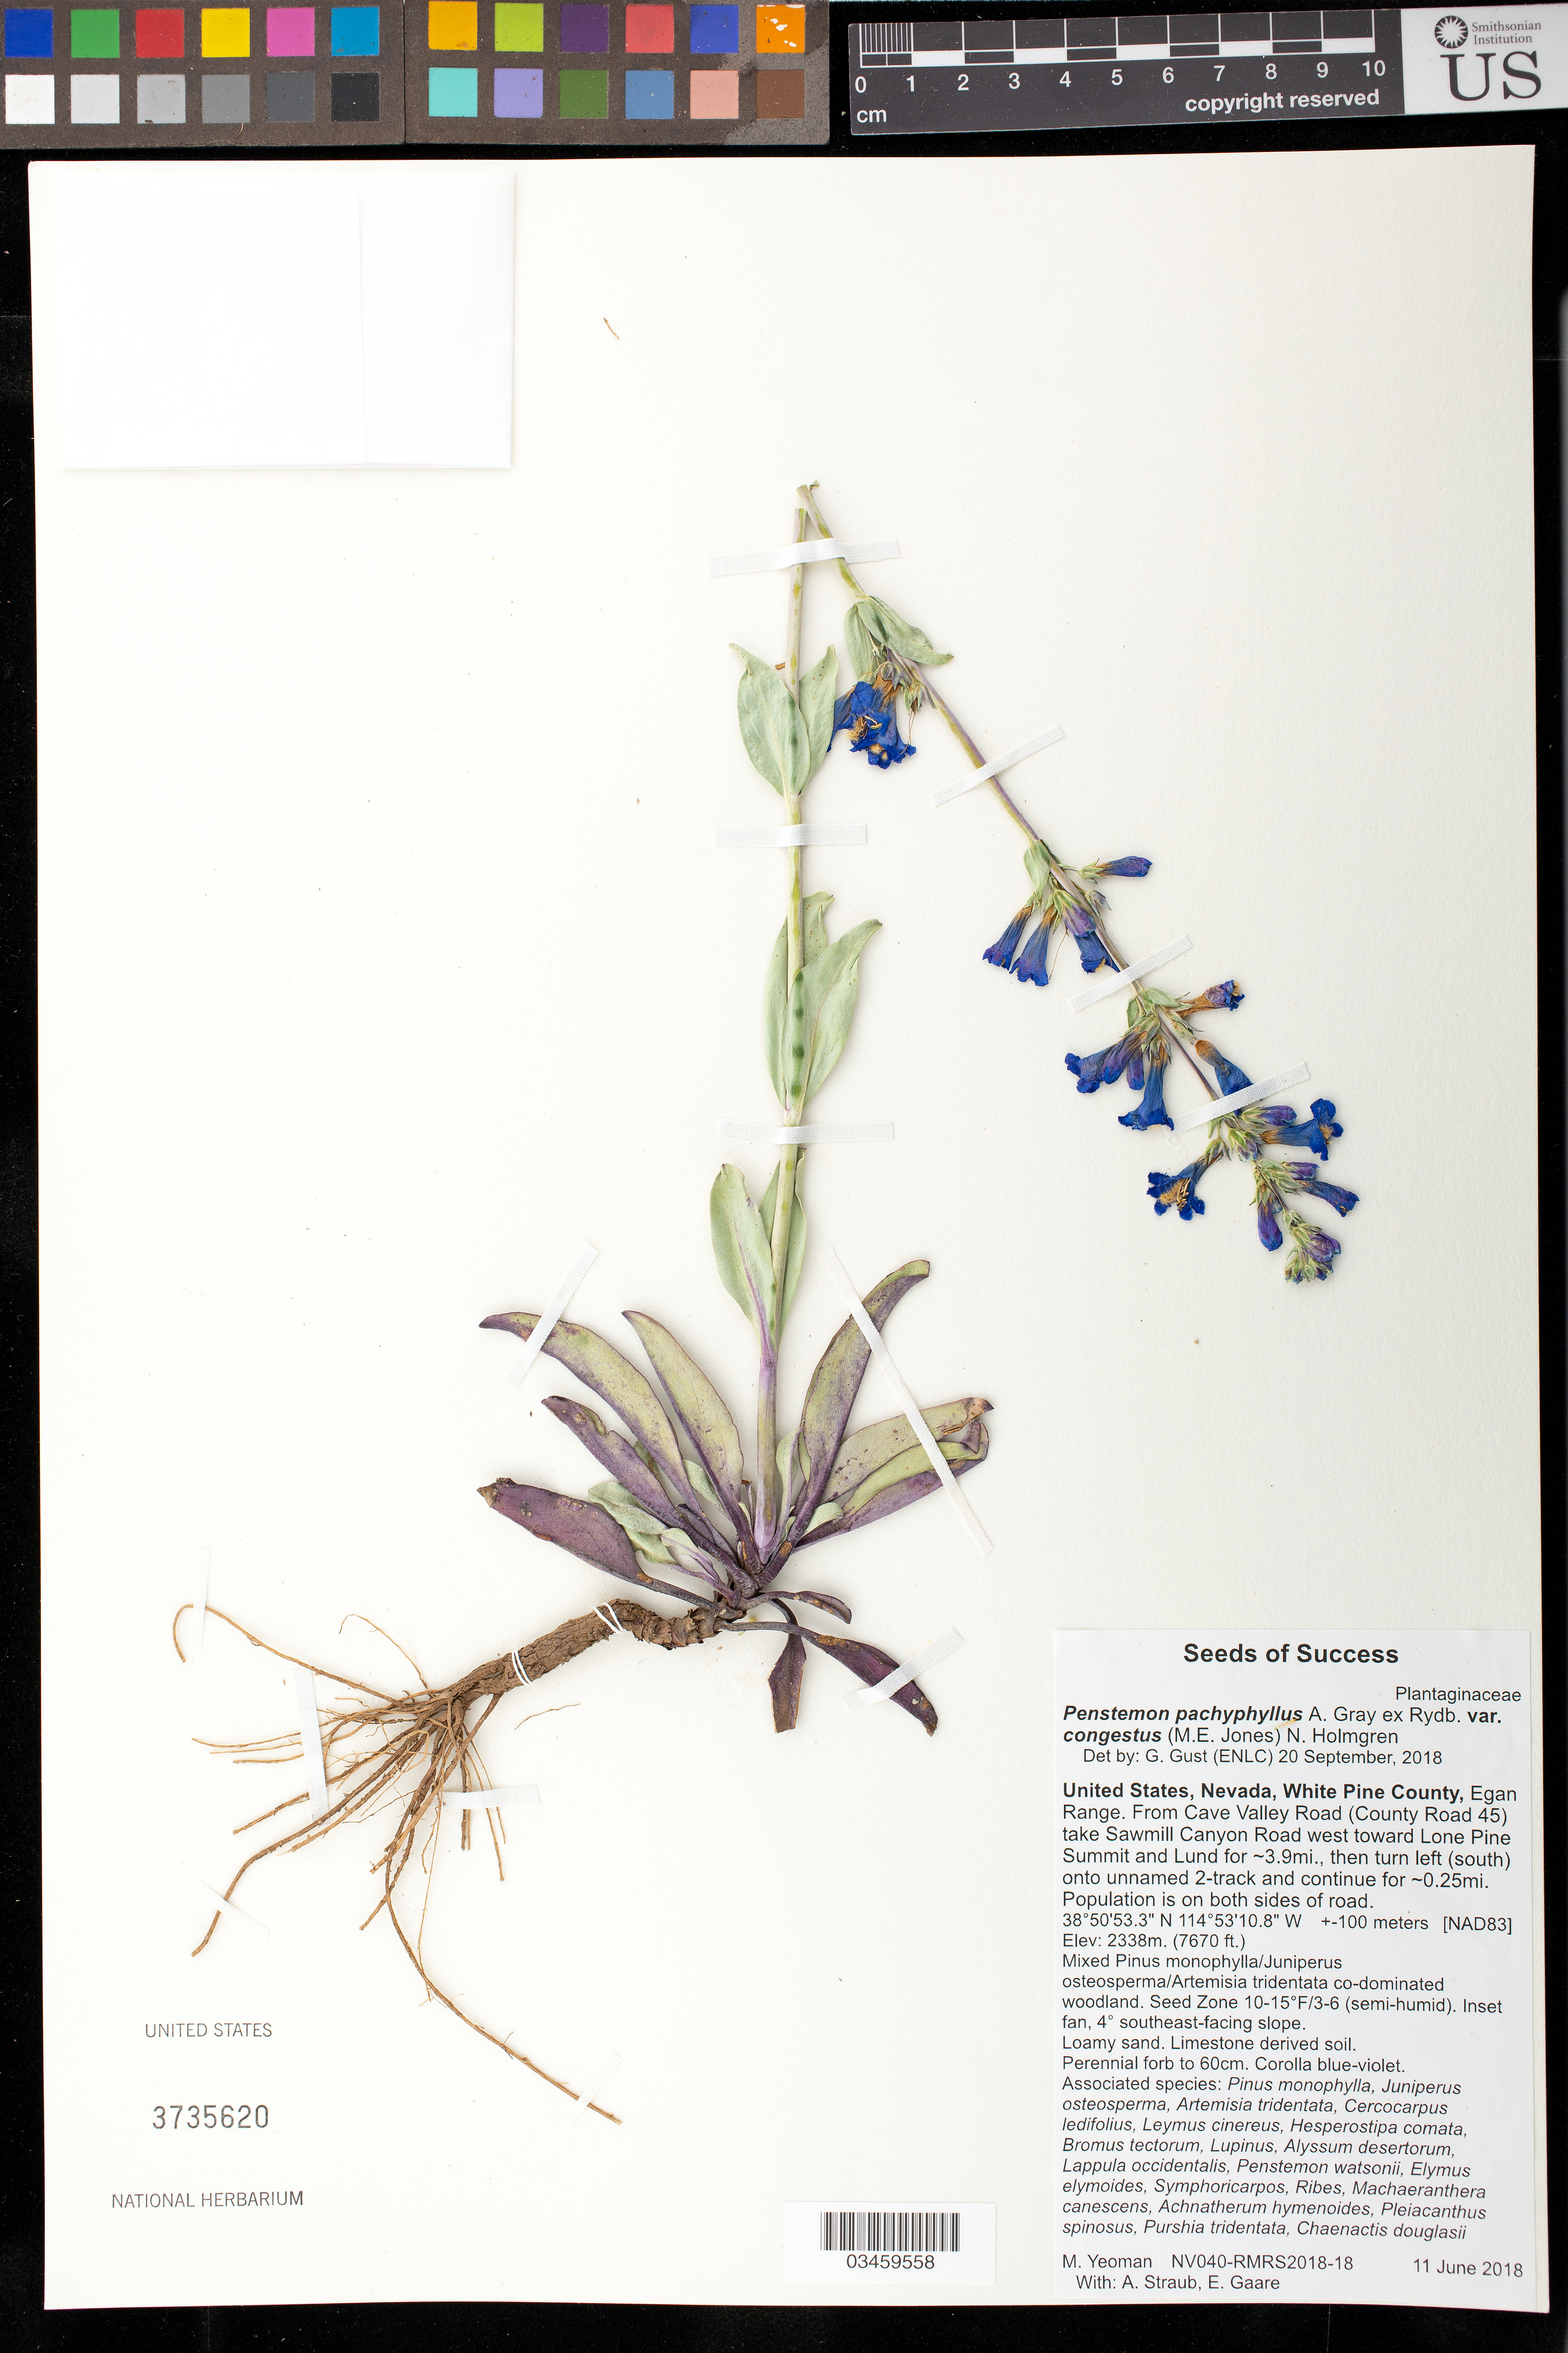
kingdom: Plantae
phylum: Tracheophyta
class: Magnoliopsida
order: Lamiales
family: Plantaginaceae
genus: Penstemon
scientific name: Penstemon pachyphyllus var. congestus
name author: (M.E. Jones) N.H. Holmgren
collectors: M. Yeoman, A. Straub & E. Gaare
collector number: NV040-RMRS2018-18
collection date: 2018-06-11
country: United States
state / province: Nevada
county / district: White Pine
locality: Egan Range, from Cave Valley Rd (County Rd 45) take Sawmill Canyon Rd W toward Lone Pine Summit and Lund for 3.9 mi, turn lrft/south onto 2-track and continue for 0.25 mi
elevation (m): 2338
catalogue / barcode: US 3735620